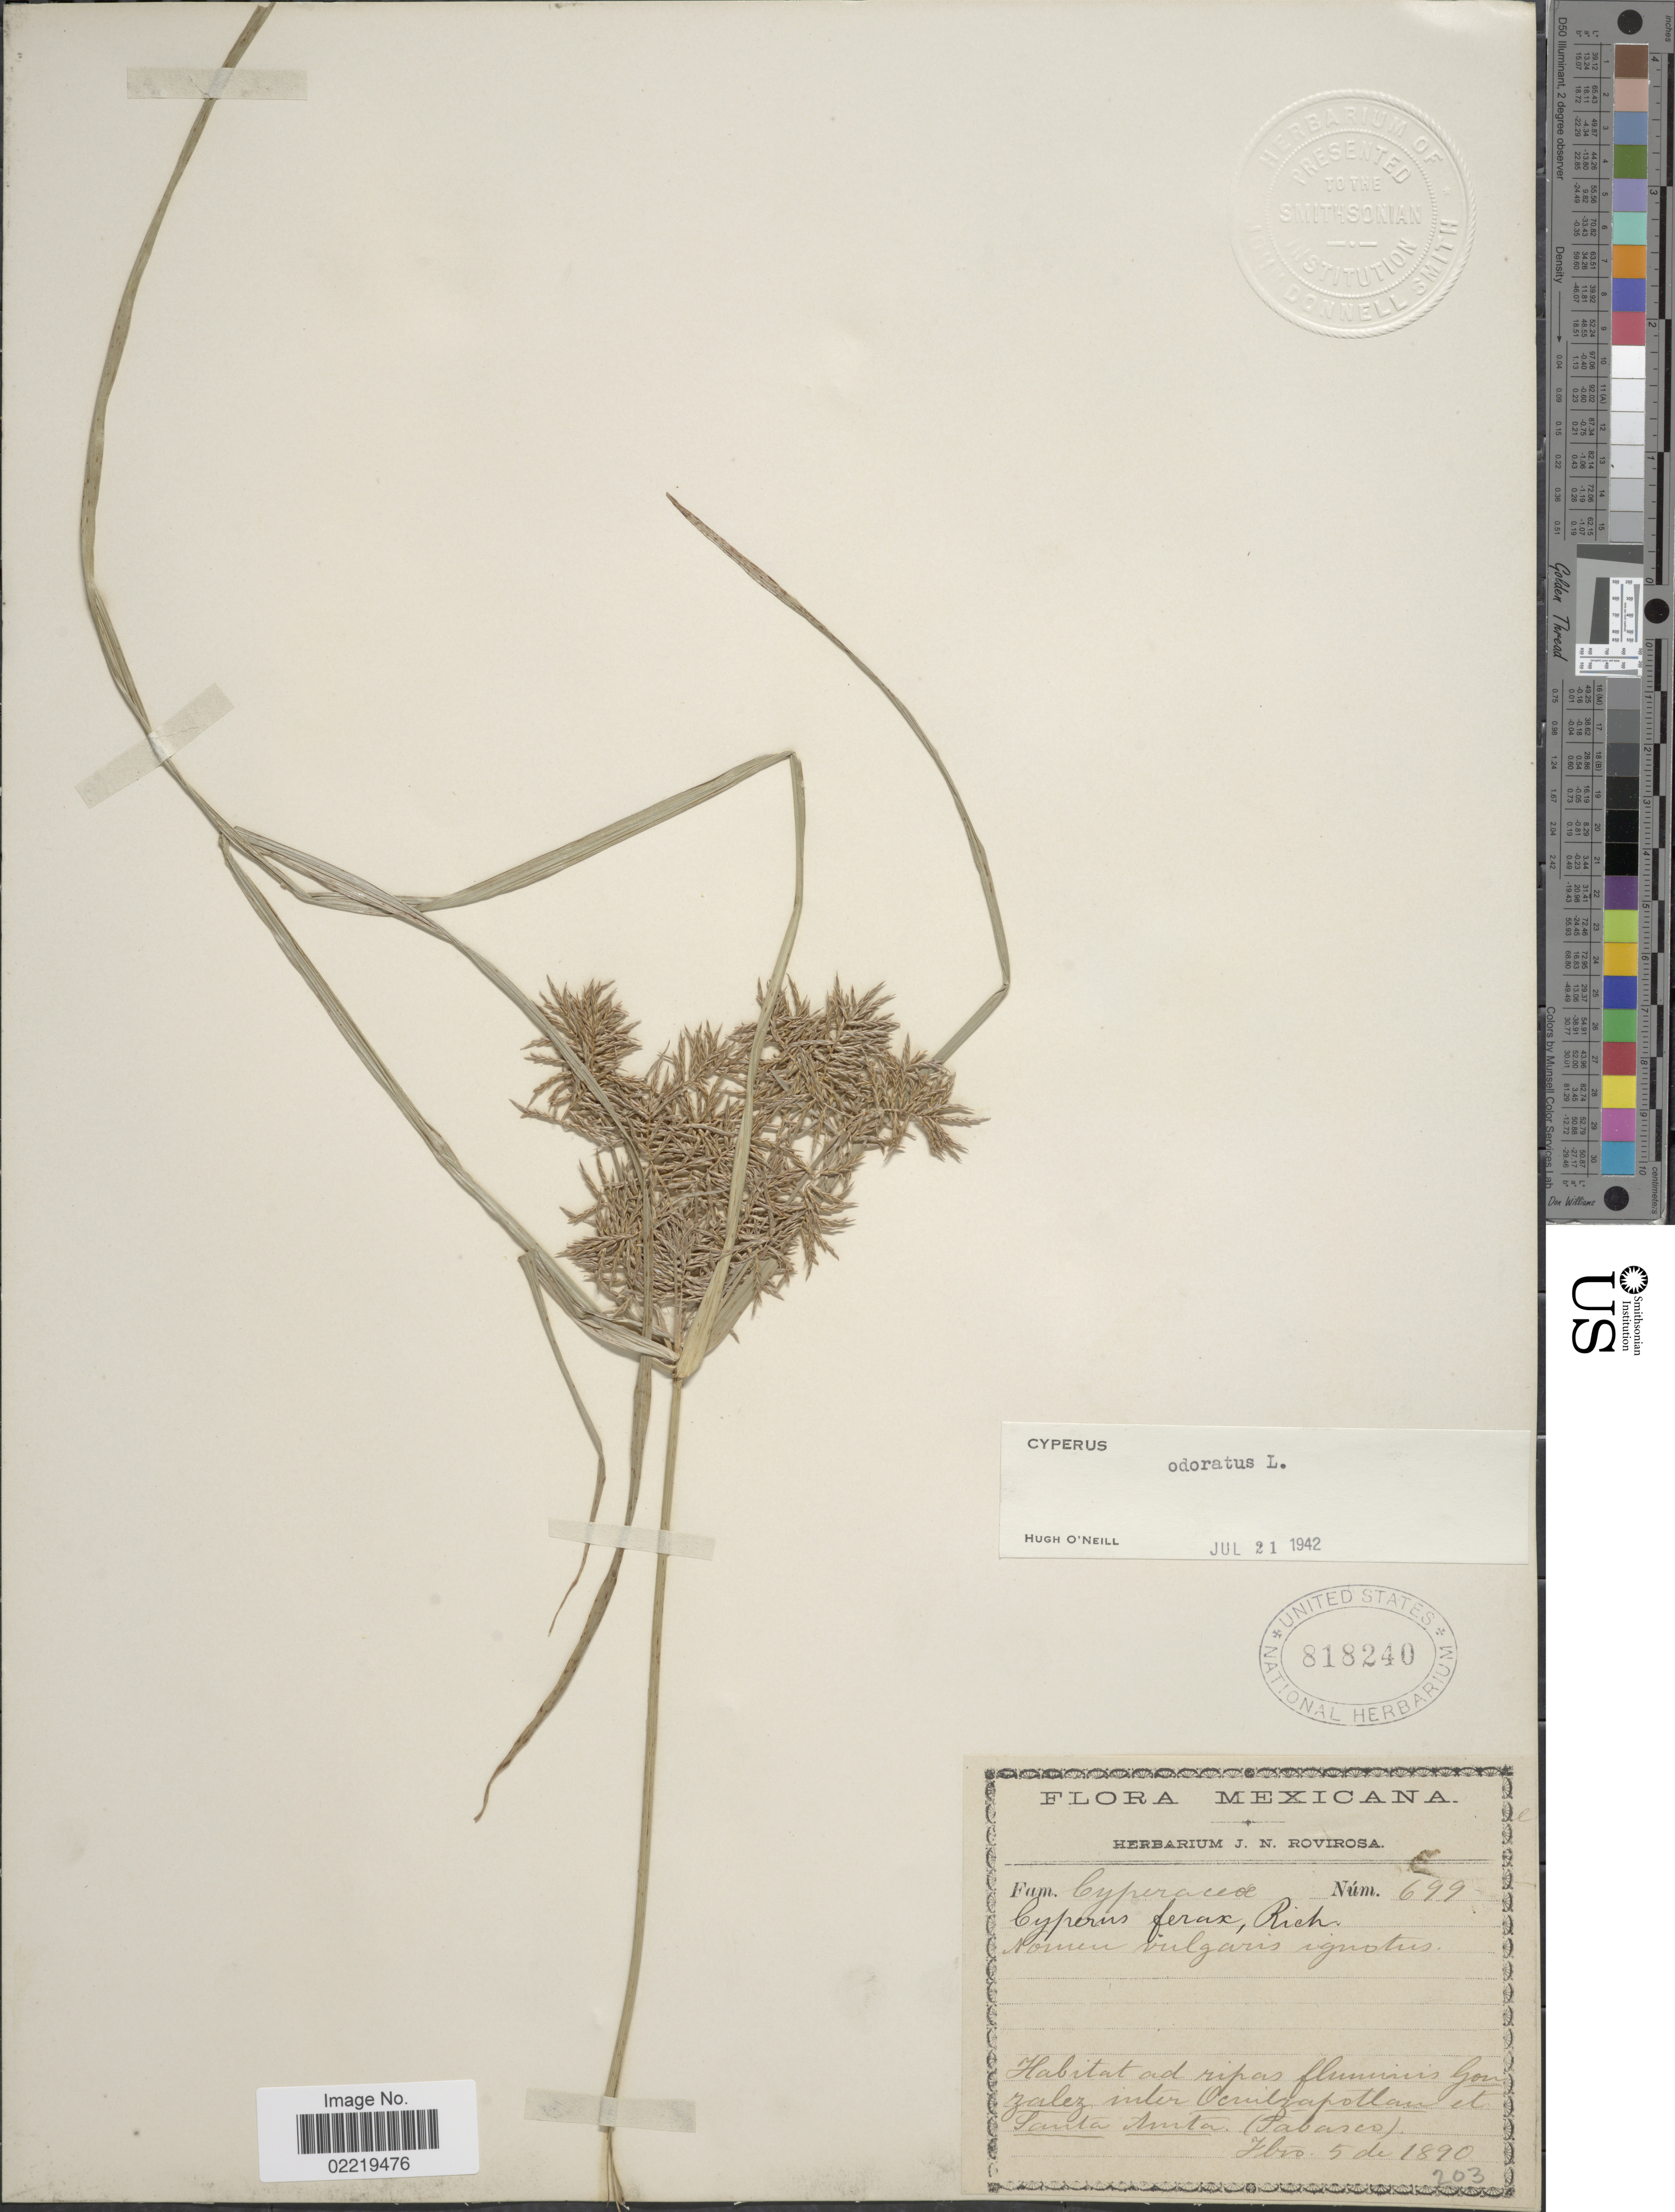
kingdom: Plantae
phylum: Tracheophyta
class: Liliopsida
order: Poales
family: Cyperaceae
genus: Cyperus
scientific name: Cyperus odoratus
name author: L.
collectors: ex herb. J.N. Rovirosa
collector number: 699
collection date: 1890-02-05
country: Mexico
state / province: Tabasco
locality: Ad ripas fluminis Gonzalez inter Ocuilzapotlan et Santa Anita.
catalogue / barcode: US 818240